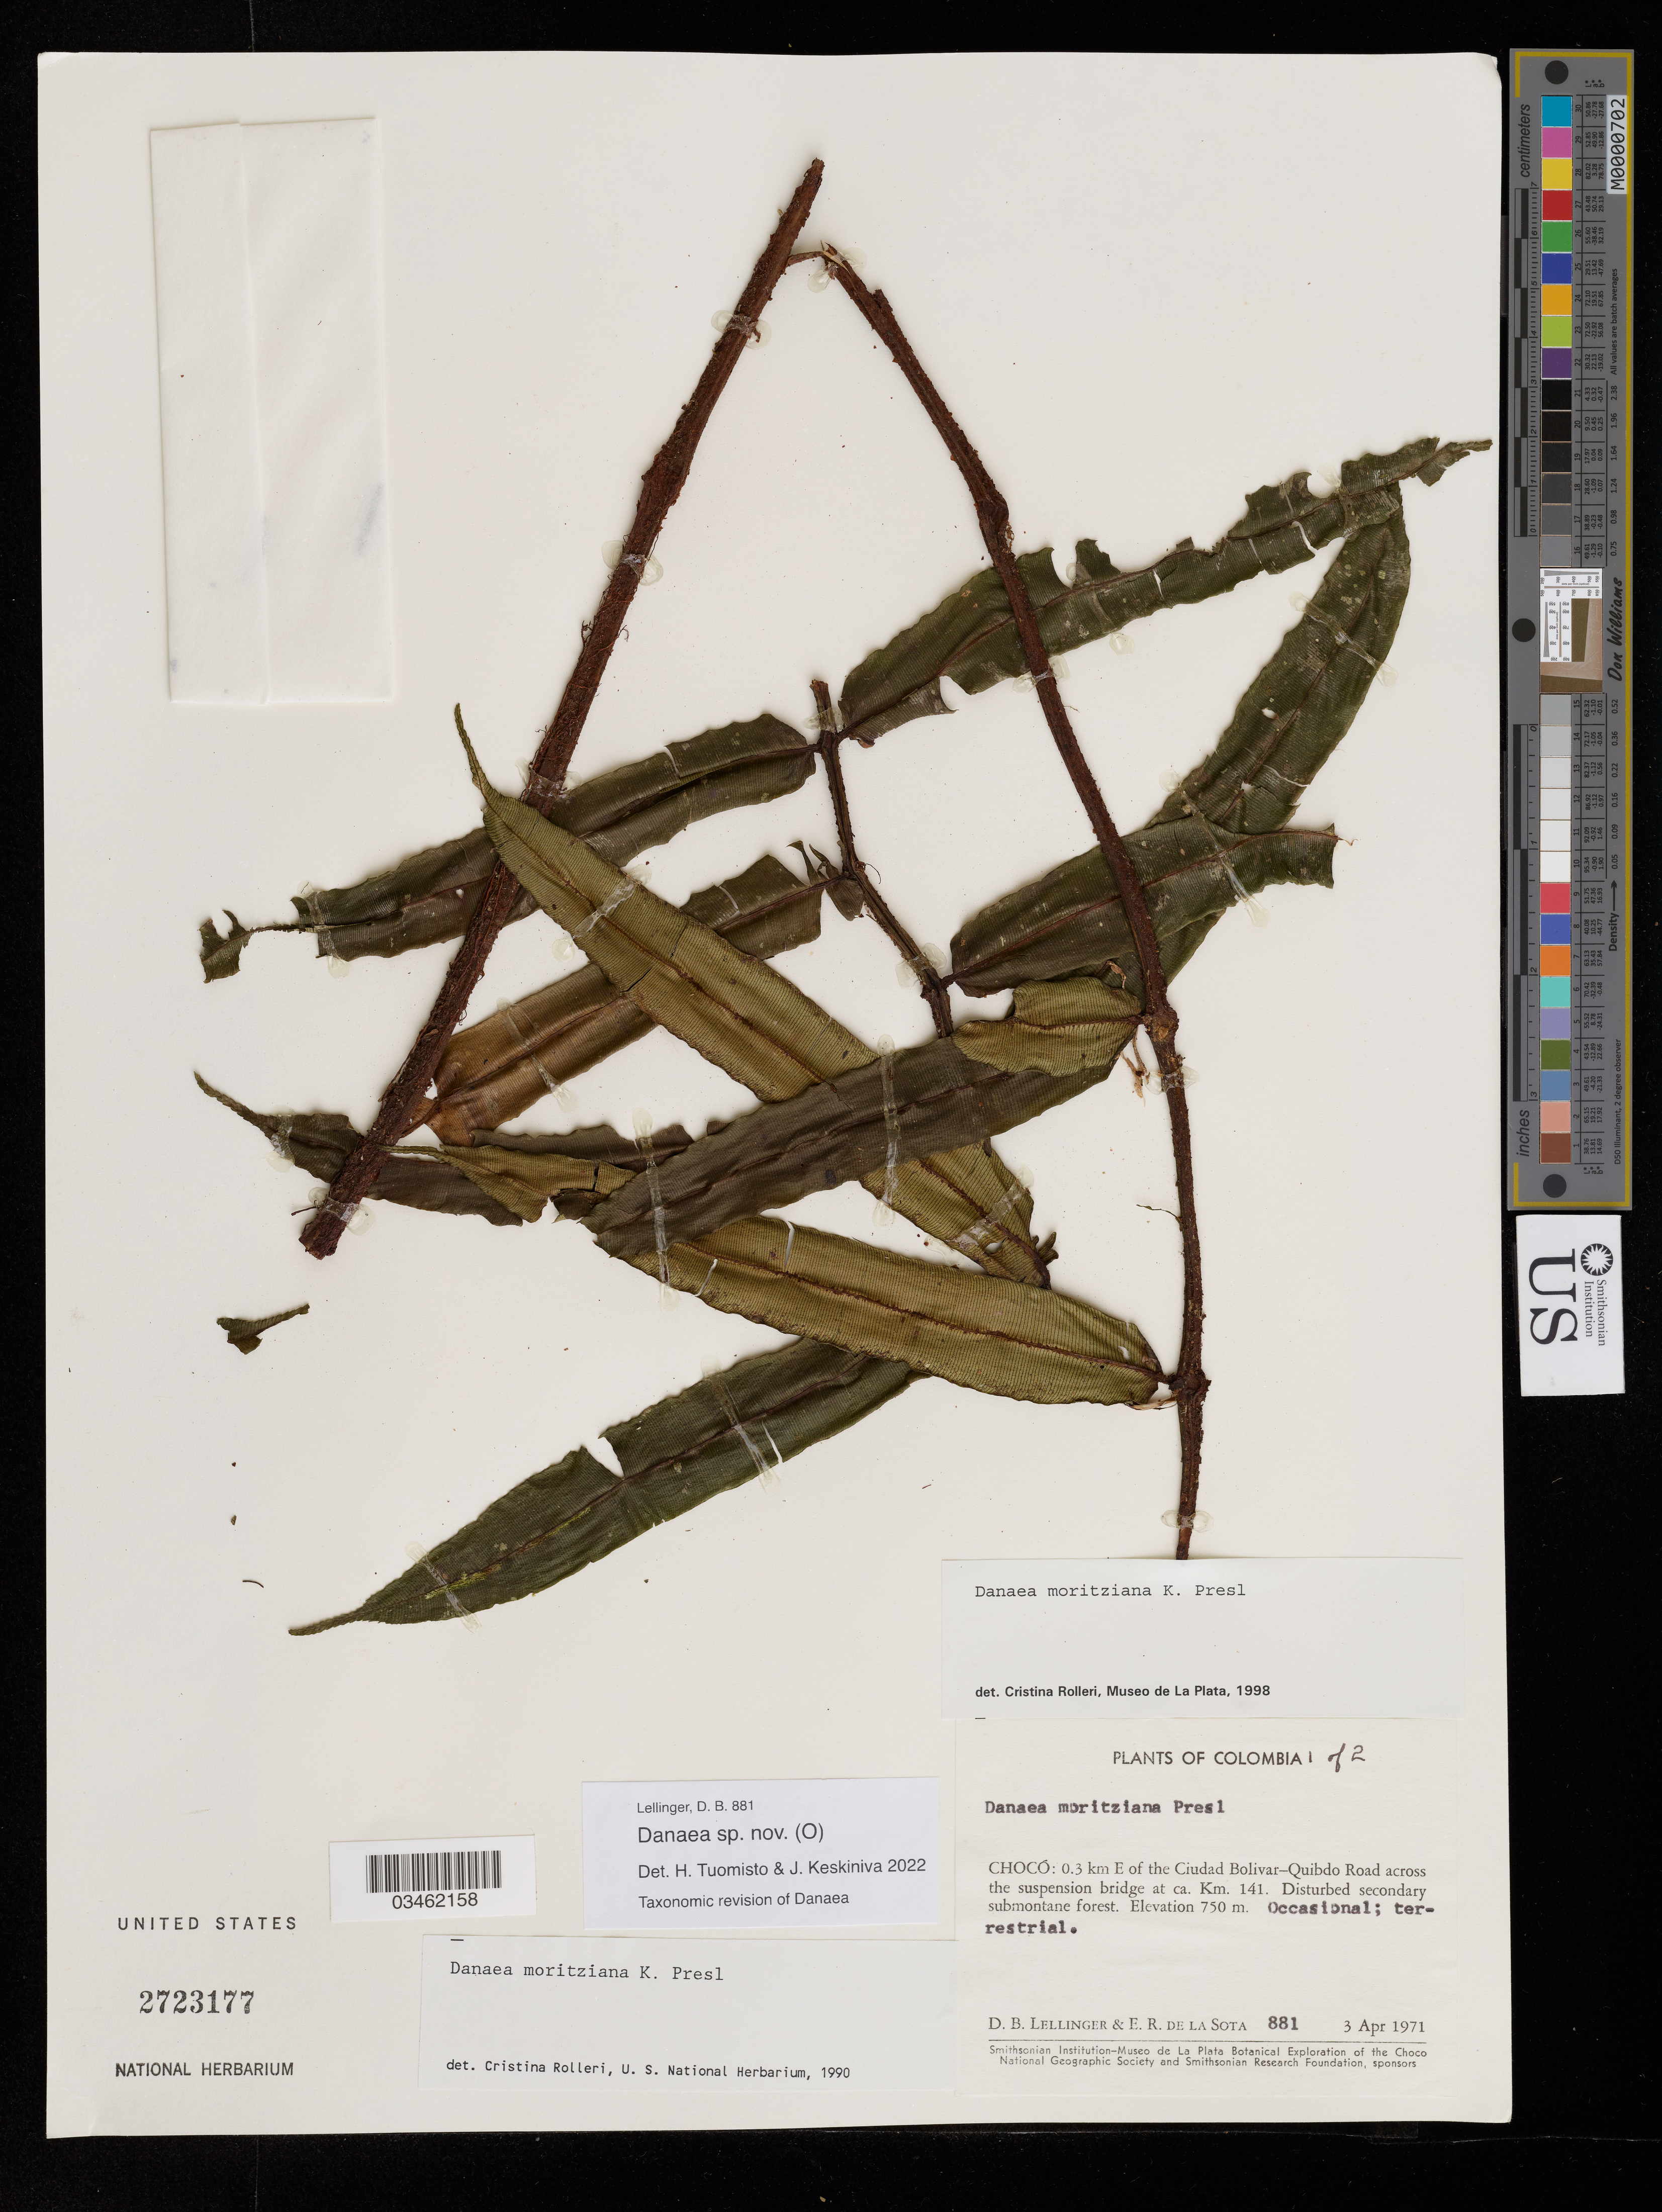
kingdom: Plantae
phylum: Tracheophyta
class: Polypodiopsida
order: Marattiales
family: Marattiaceae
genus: Danaea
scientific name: Danaea sp.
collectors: D. B. Lellinger & E. R. de la Sota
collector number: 881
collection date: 1971-04-03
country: Colombia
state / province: Chocó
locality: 0.3 km E of the Ciudad Bolivar-Quibdo Road across the suspension bridge at ca. Km. 141.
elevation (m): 750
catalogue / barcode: US 2723177